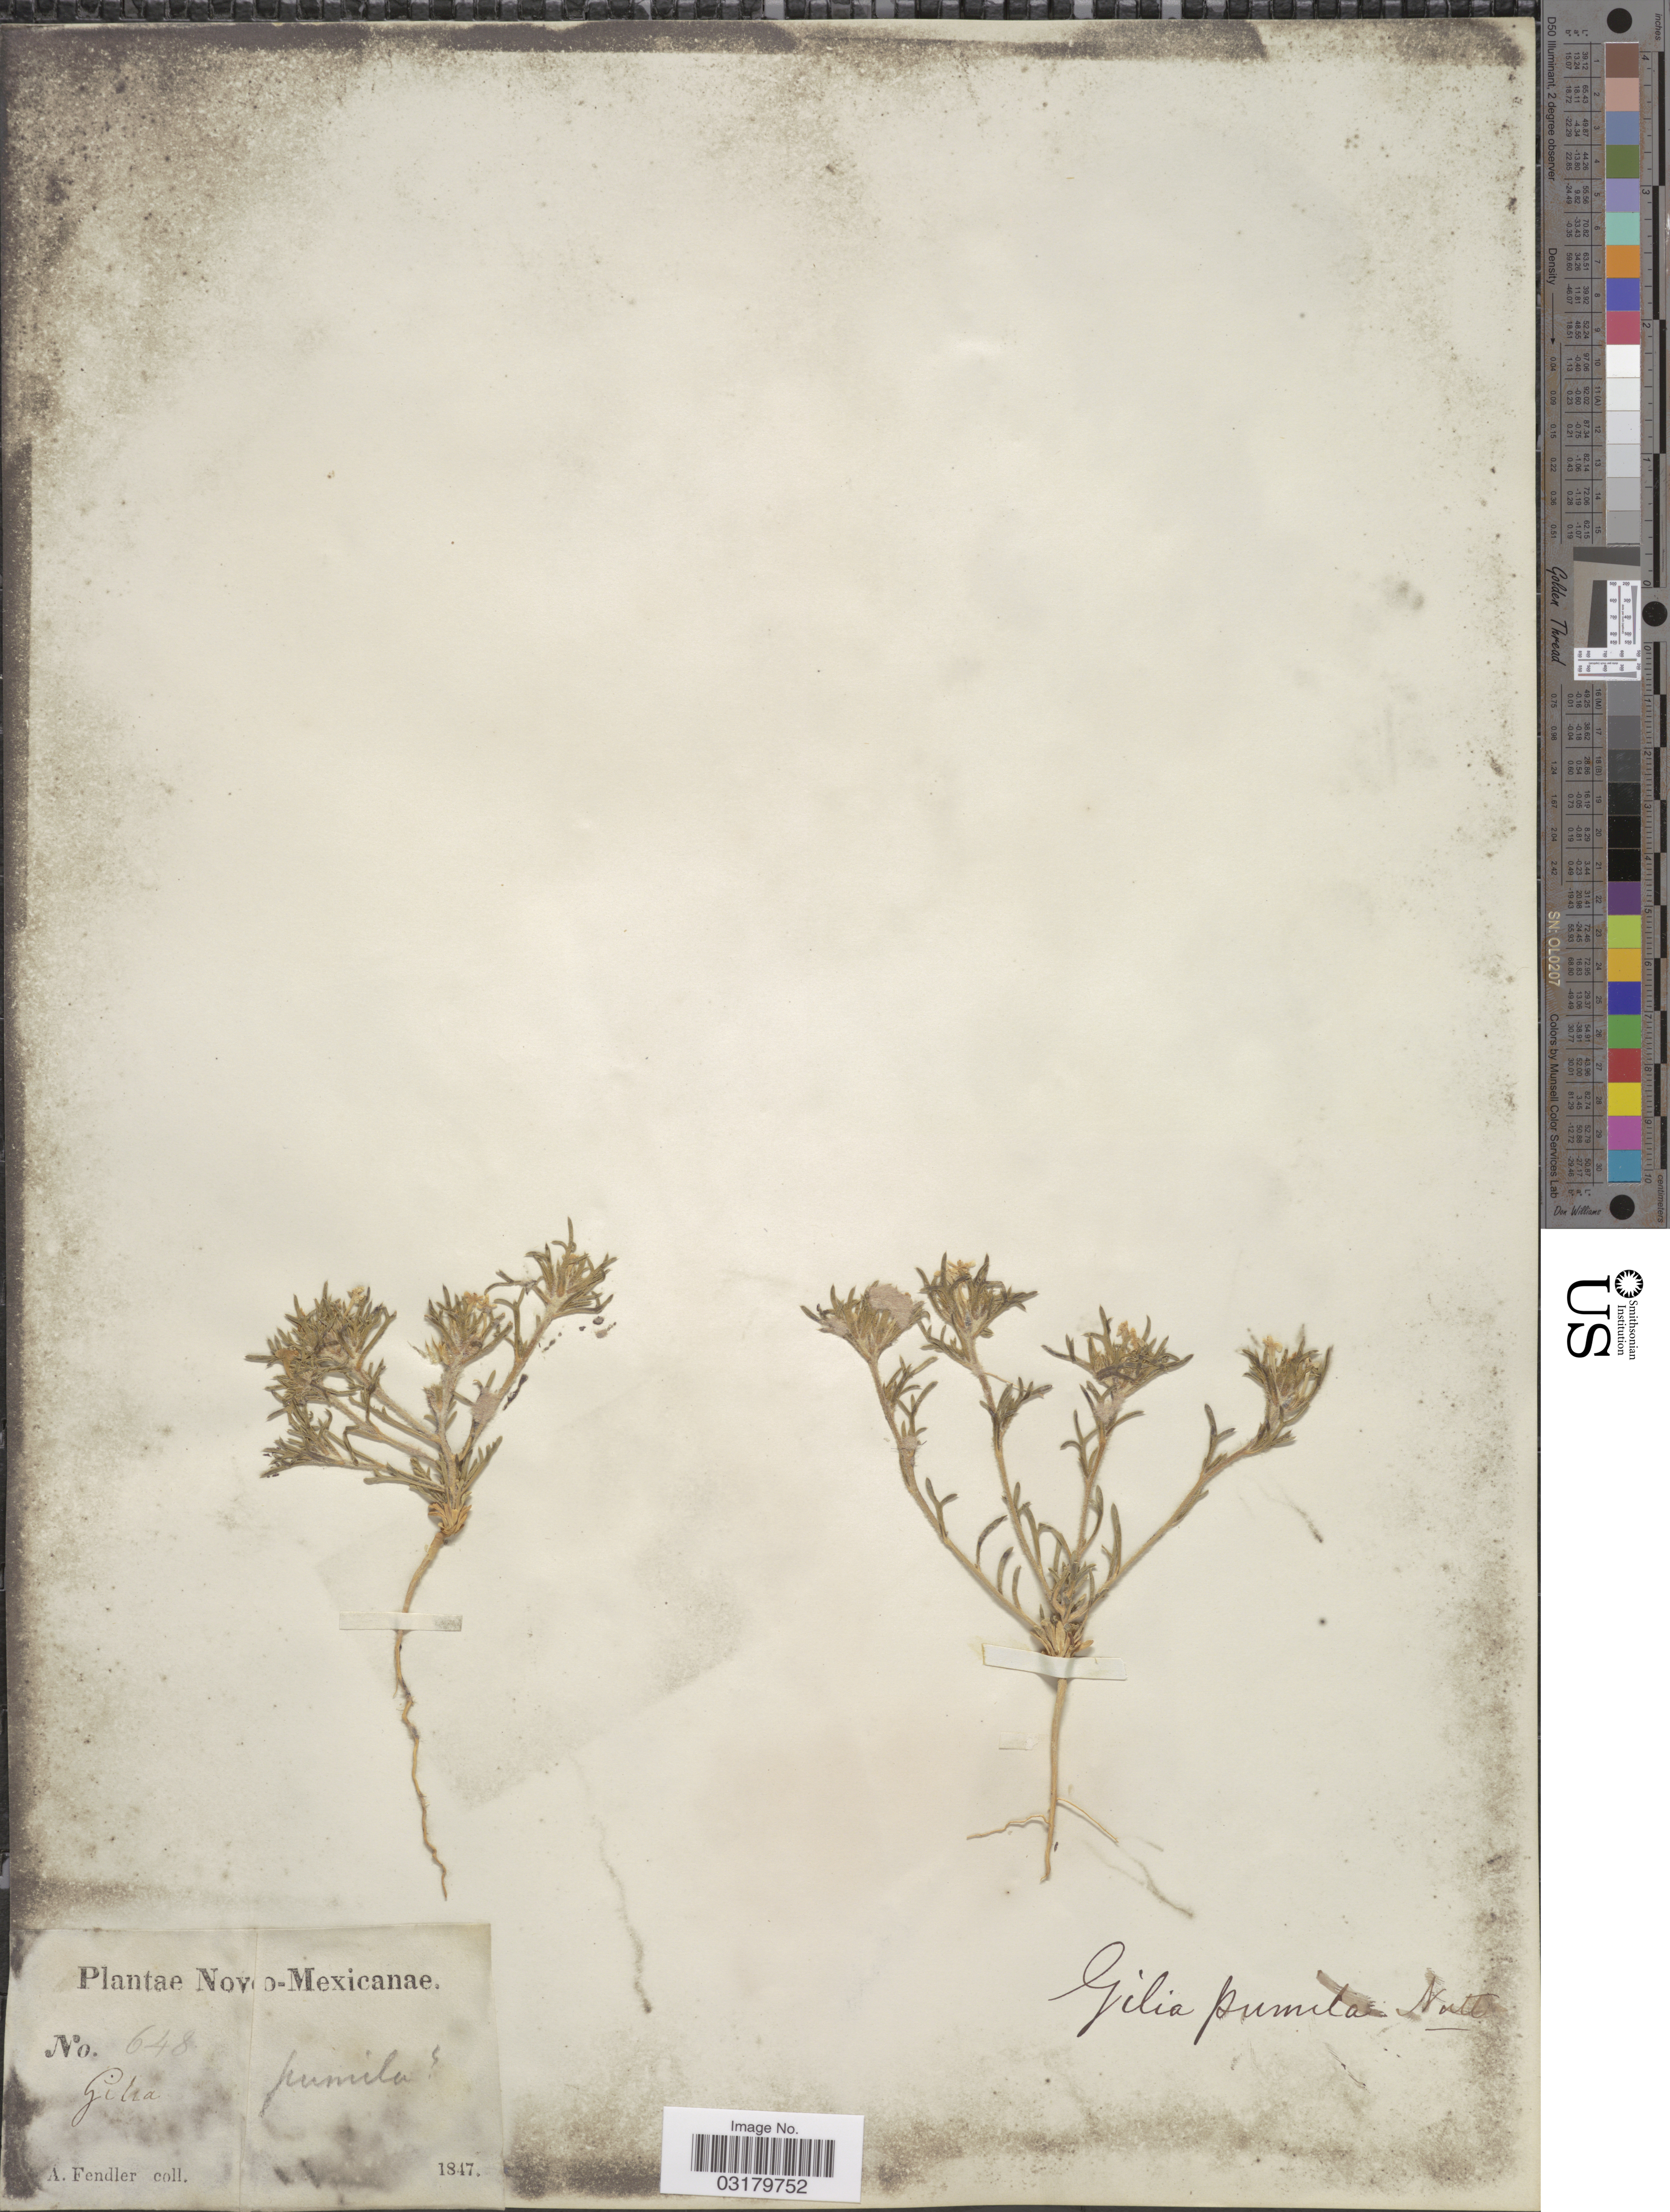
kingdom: Plantae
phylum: Tracheophyta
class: Magnoliopsida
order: Ericales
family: Polemoniaceae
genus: Ipomopsis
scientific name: Ipomopsis pumila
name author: (Nutt.) V.E. Grant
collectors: A. Fendler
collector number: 648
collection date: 1847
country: United States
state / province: New Mexico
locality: Novo-Mexicanae.